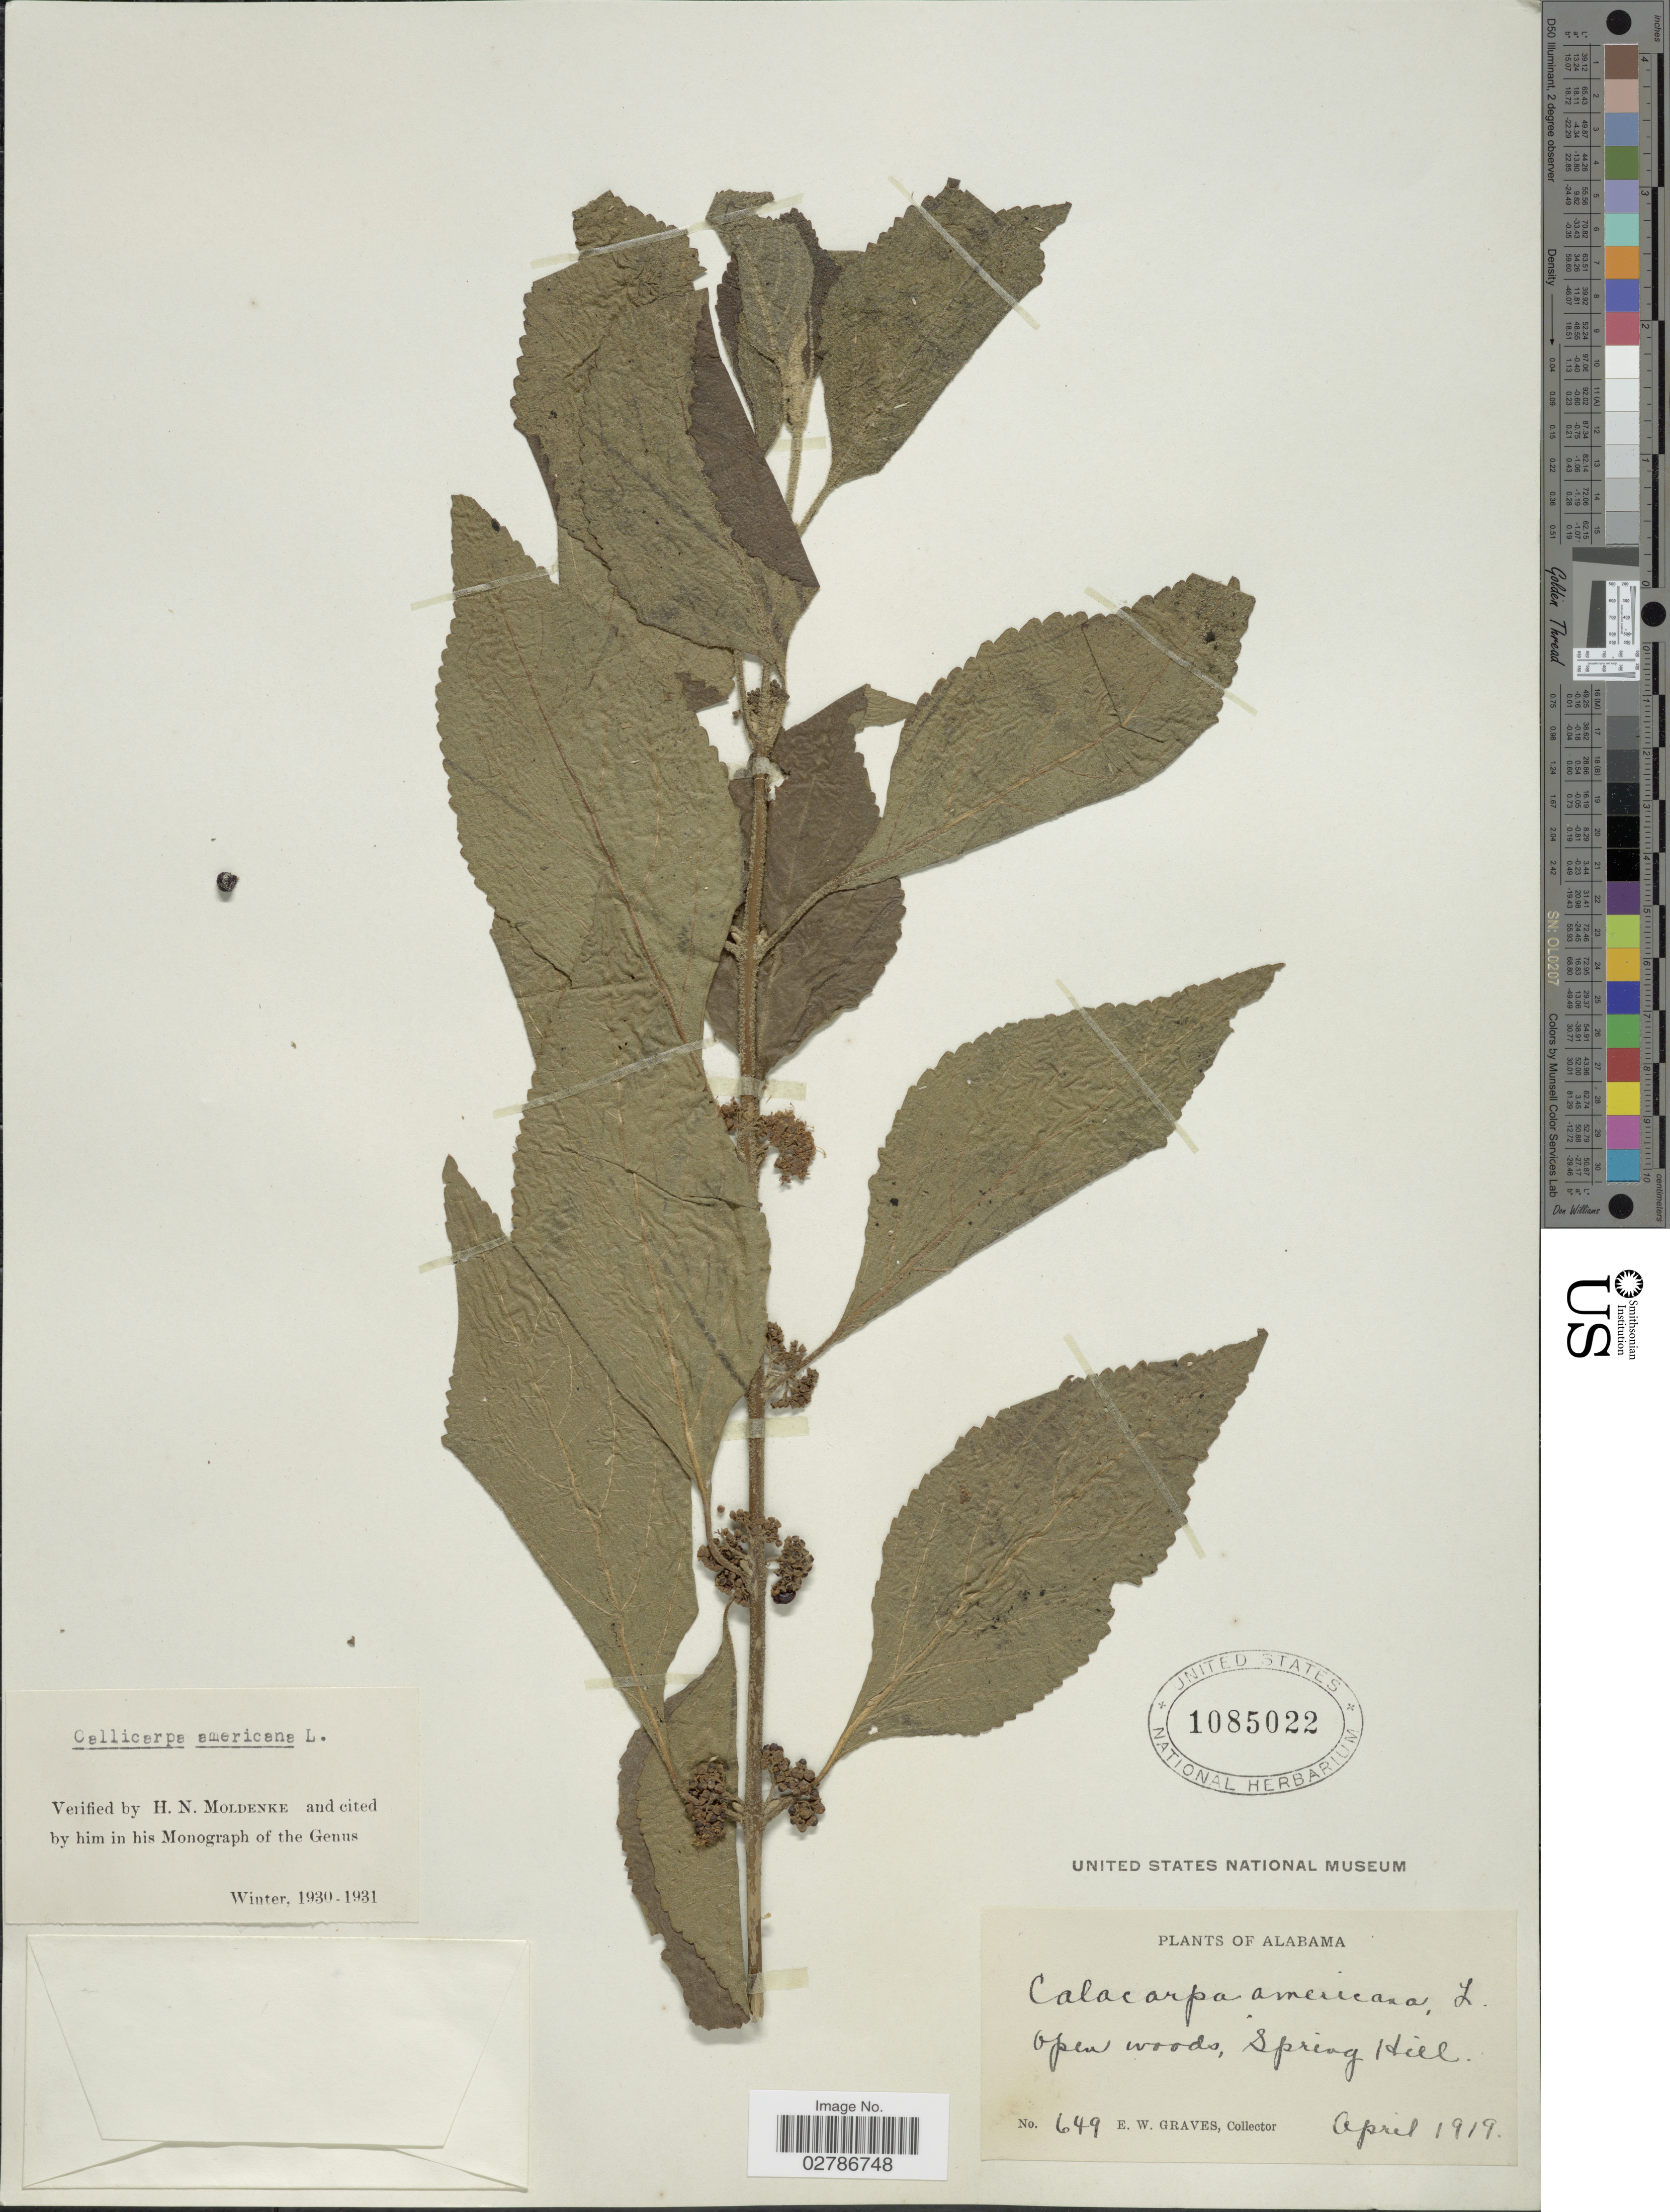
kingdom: Plantae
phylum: Tracheophyta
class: Magnoliopsida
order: Lamiales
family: Lamiaceae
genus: Callicarpa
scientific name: Callicarpa americana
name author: L.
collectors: E. Graves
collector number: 649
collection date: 1919-04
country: United States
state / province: Alabama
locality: Open woods, Spring Hill.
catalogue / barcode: US 1085022